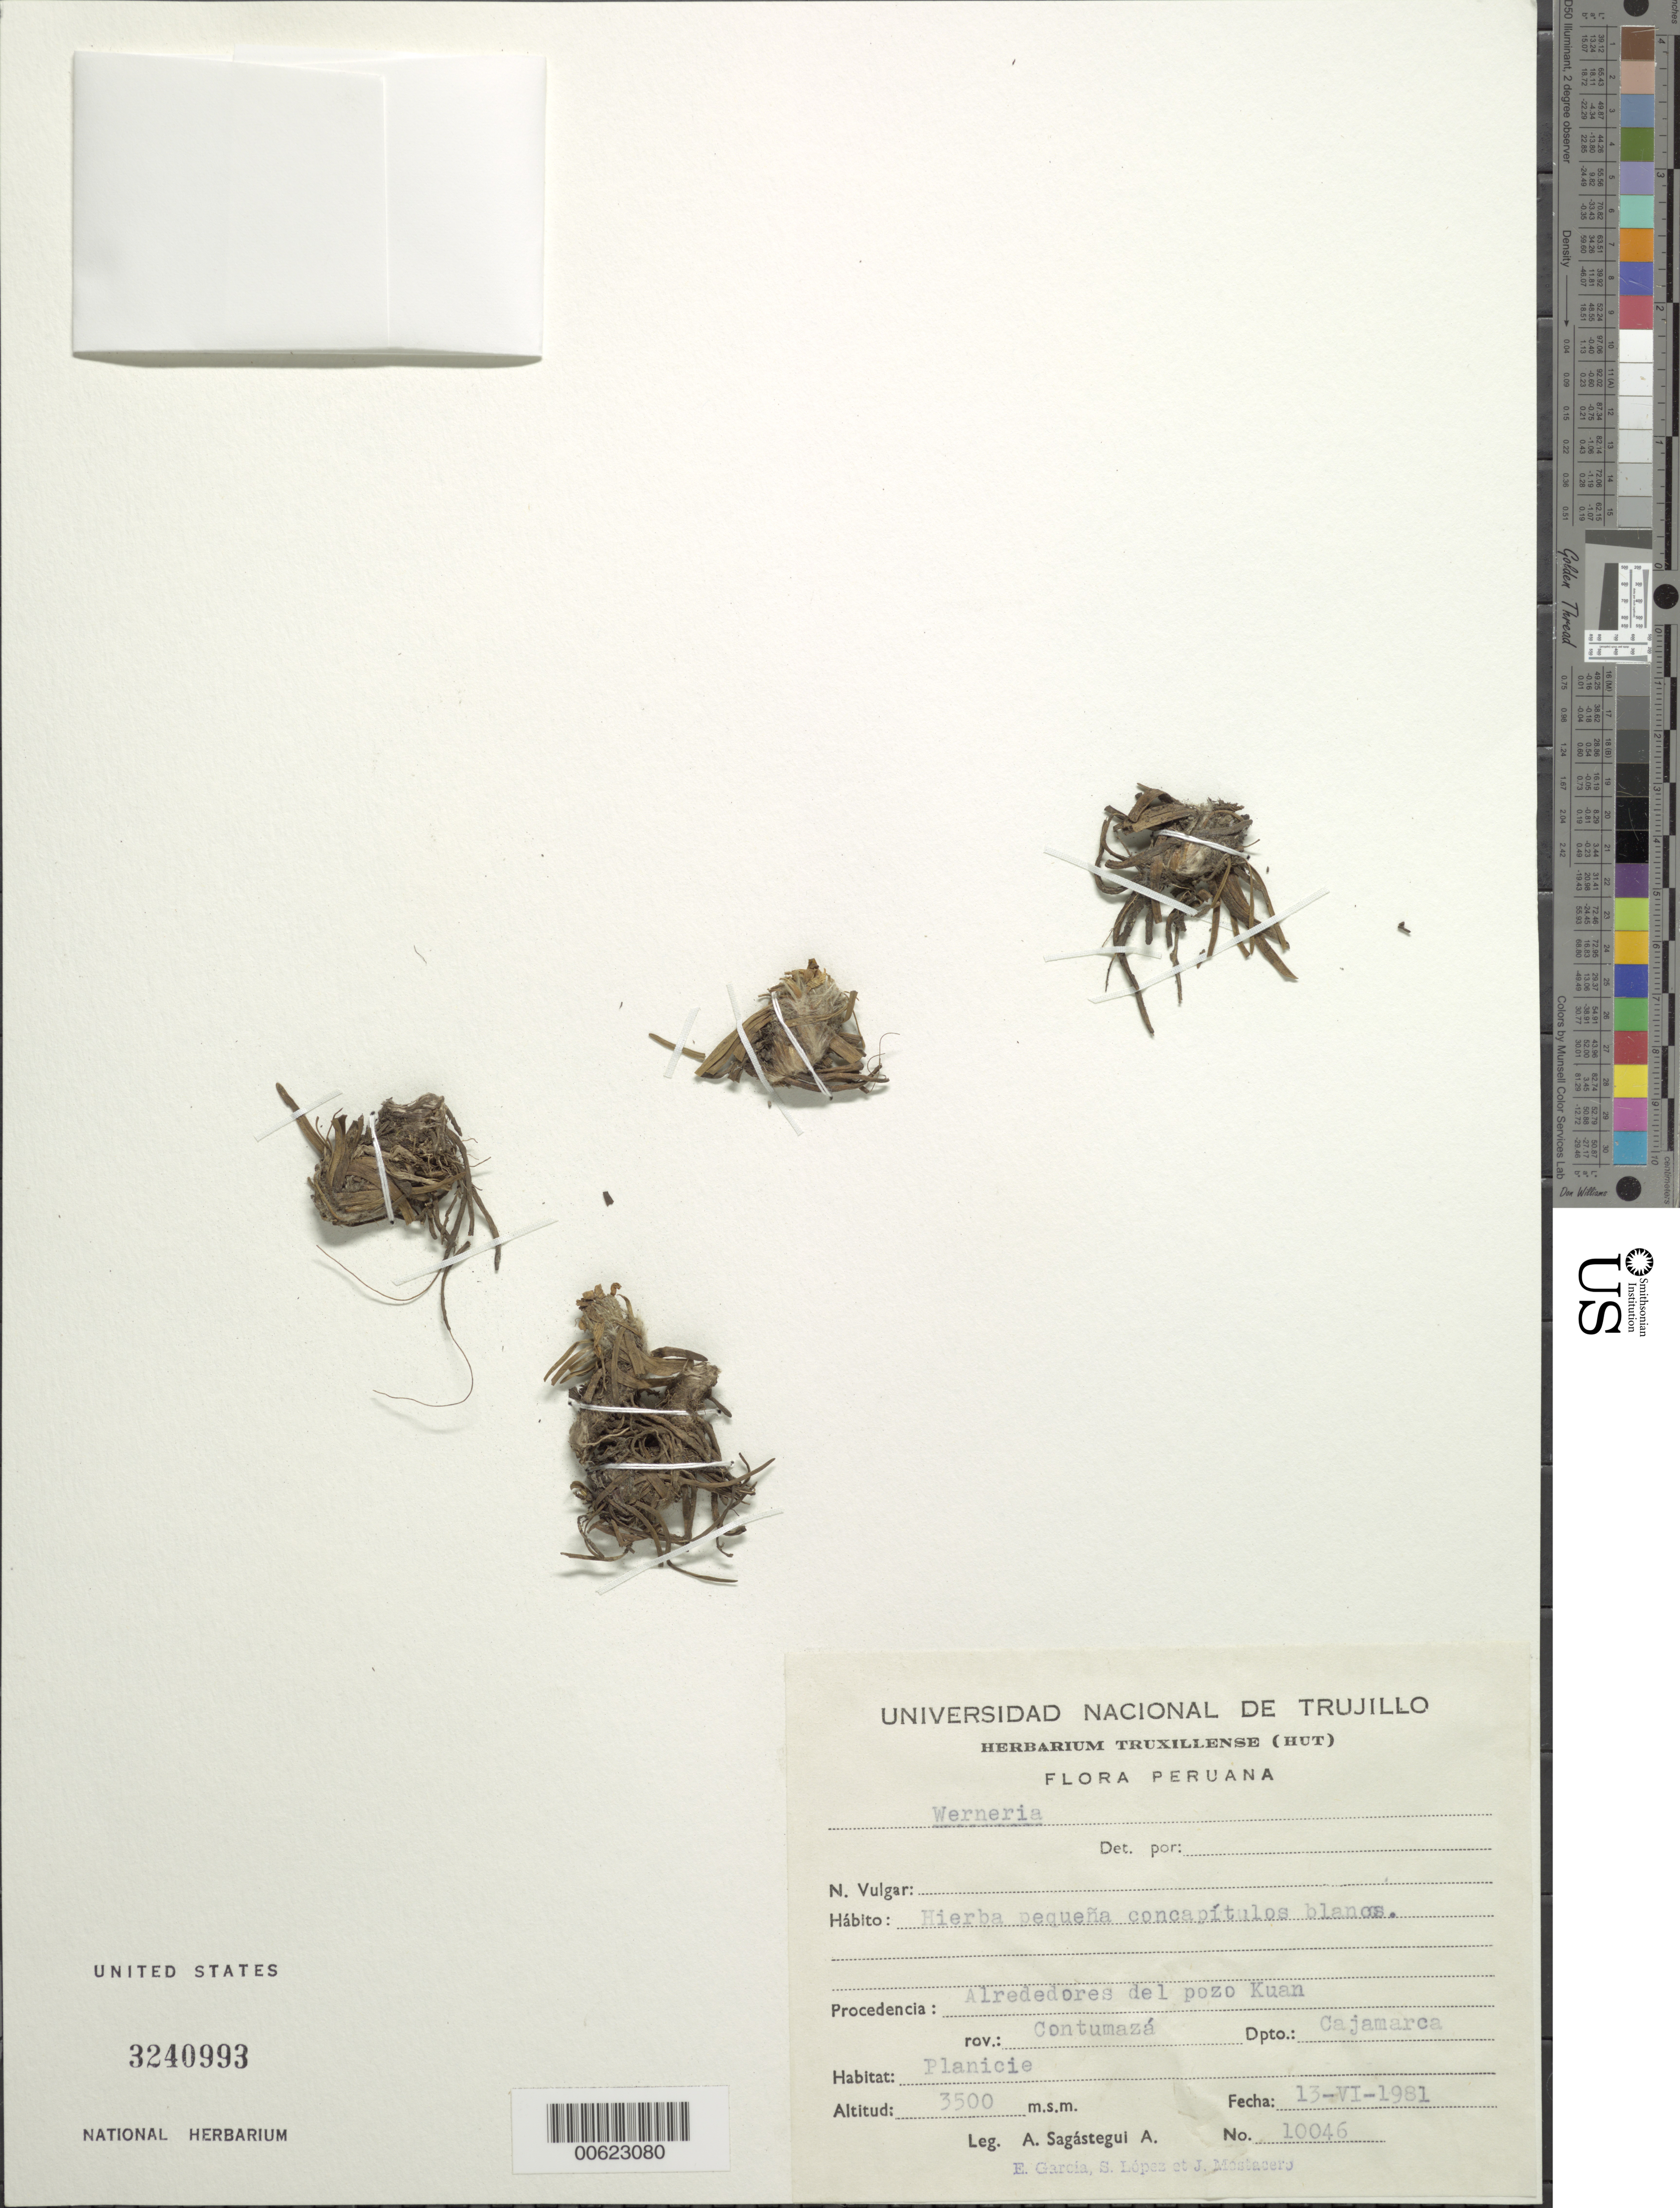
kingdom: Plantae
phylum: Tracheophyta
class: Magnoliopsida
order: Asterales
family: Asteraceae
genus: Werneria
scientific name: Werneria apiculata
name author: Sch. Bip.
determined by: Calvo, Joel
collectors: A. Sagástegui A., E. García, E. Lopez & J. Mostacero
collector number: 10046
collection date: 1981-06-13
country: Peru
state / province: Cajamarca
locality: Contumazá: Alrededores del pozo Kuan, Dept Cajamarca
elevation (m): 3500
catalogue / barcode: US 3240993